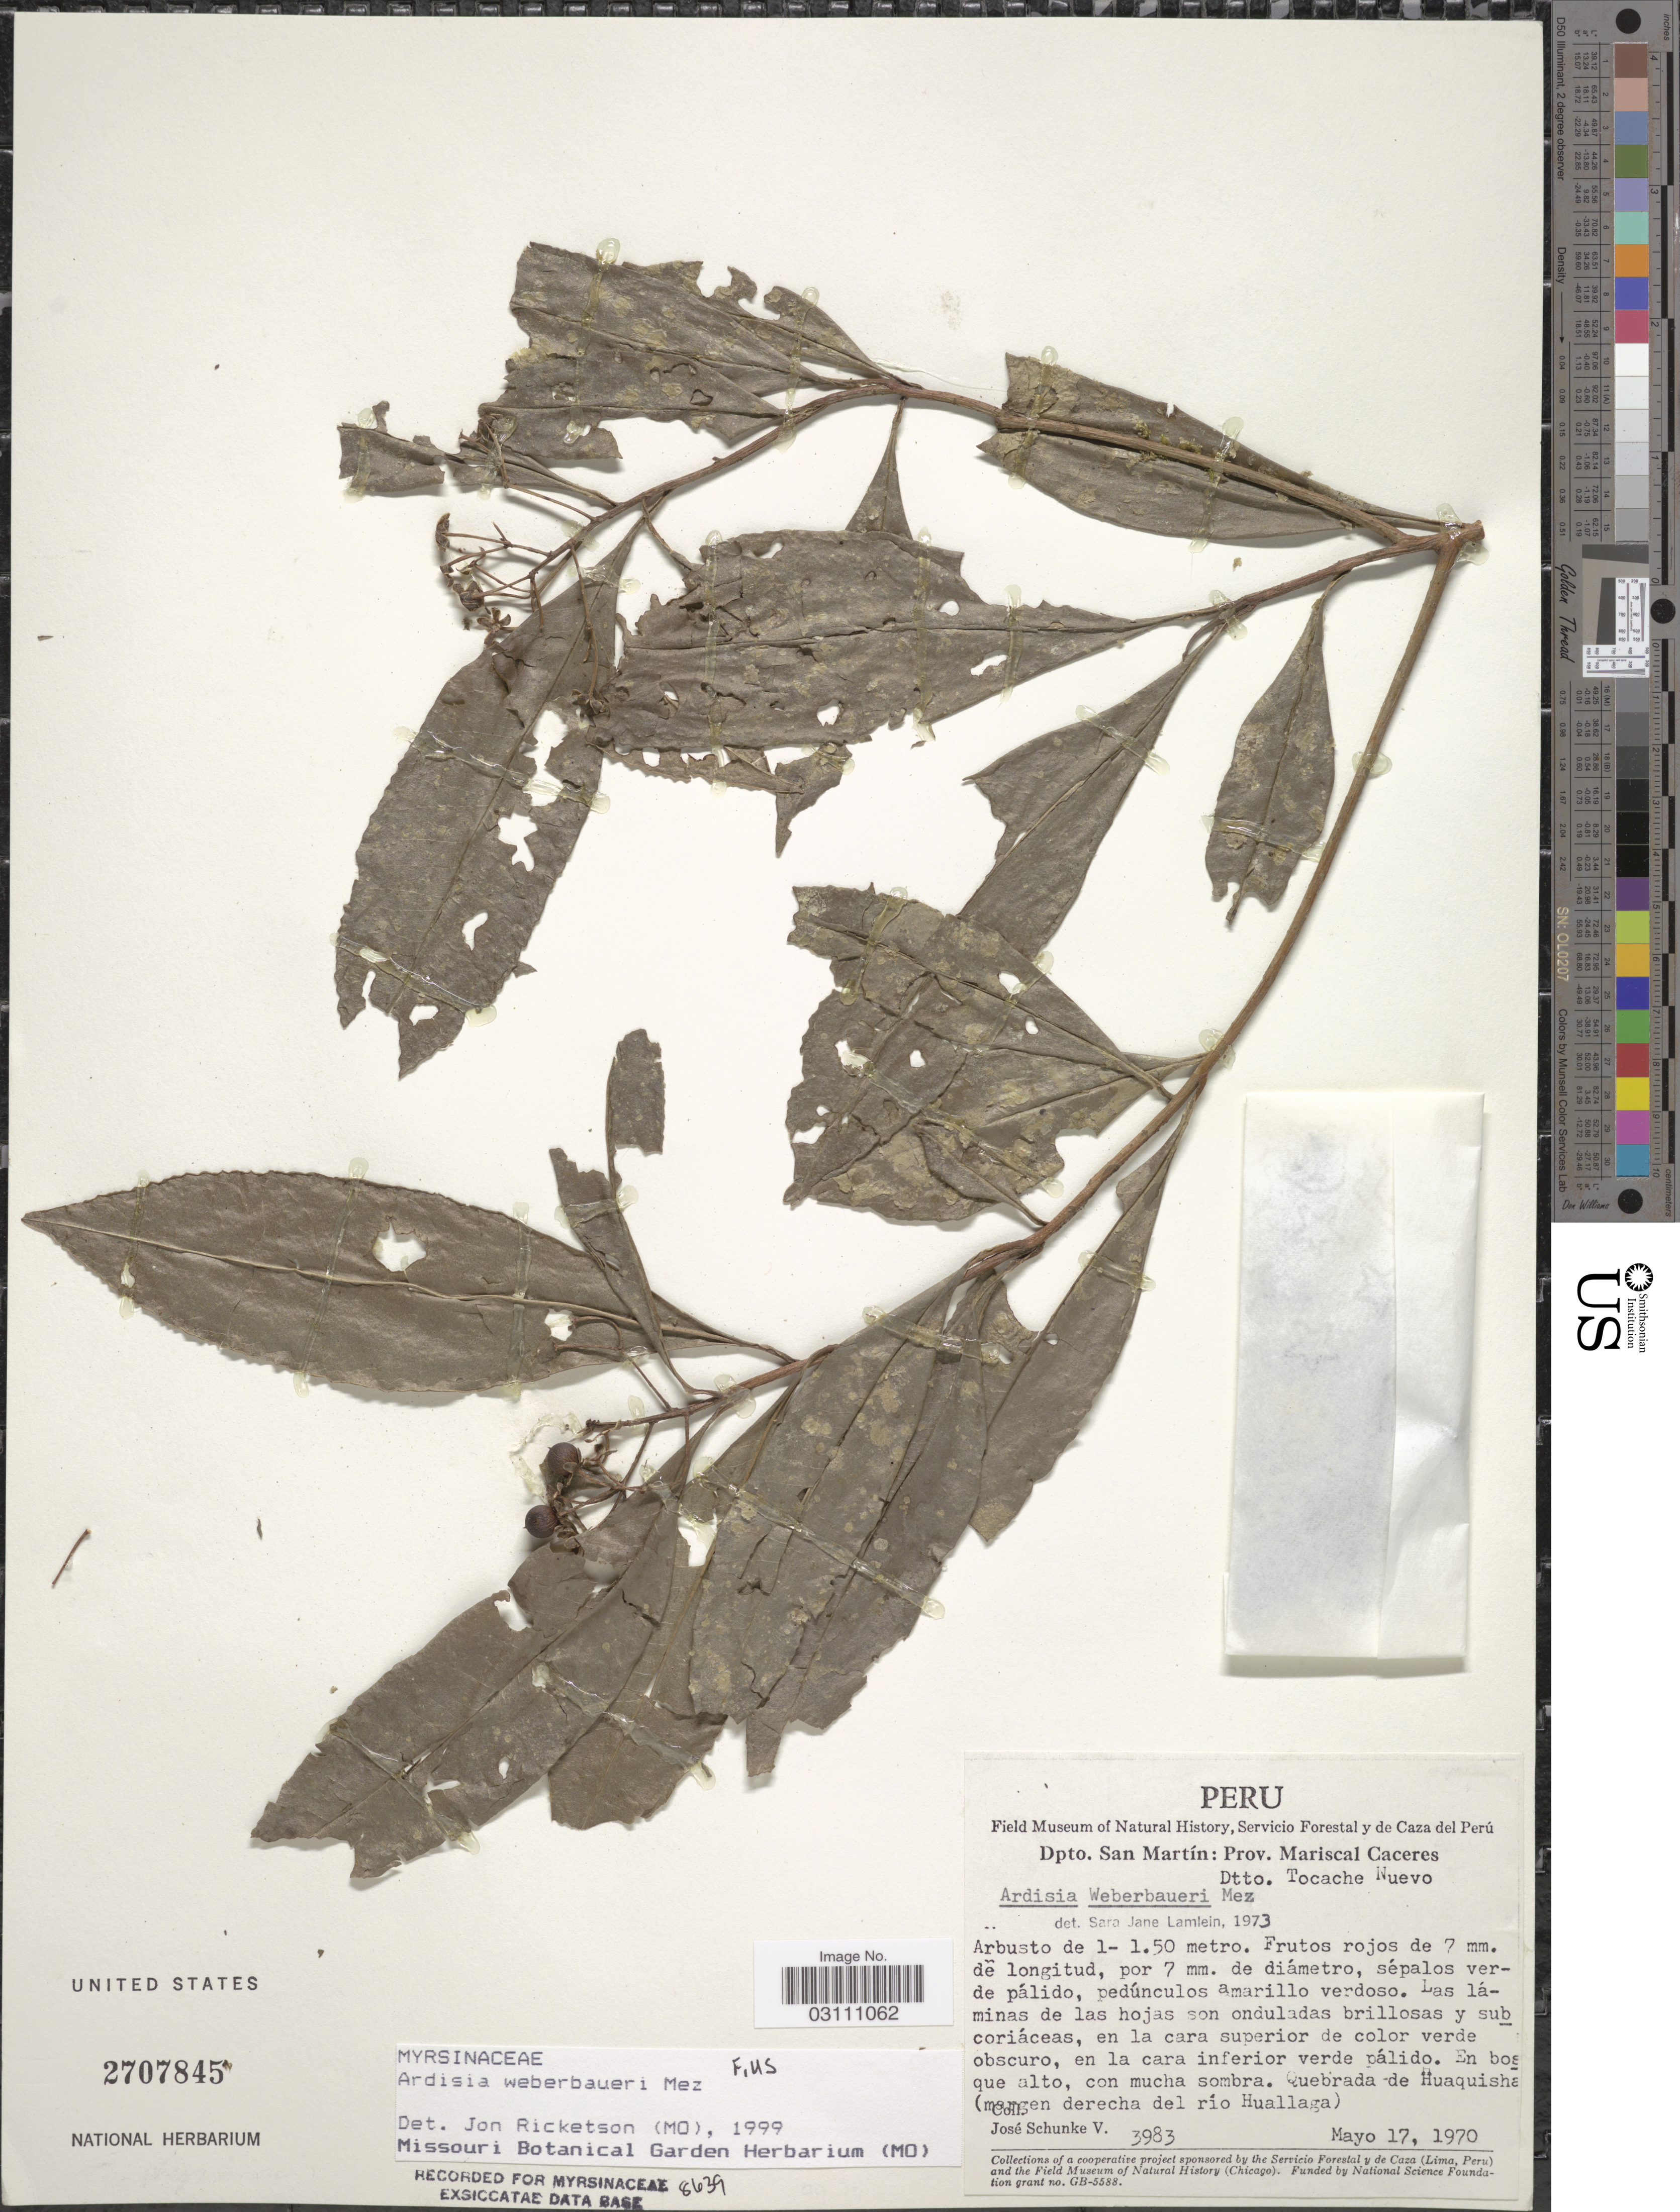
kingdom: Plantae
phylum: Tracheophyta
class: Magnoliopsida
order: Ericales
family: Primulaceae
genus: Ardisia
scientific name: Ardisia weberbaueri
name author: Mez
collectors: J. Schunke Vigo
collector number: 3983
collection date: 1970-05-17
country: Peru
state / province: San Martín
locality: Dpto. San Martín: Prov. Mariscal Caceres. Dtto. Tocache Nuevo. Quebrada de Huaquisha (margen derecha del río Huallaga).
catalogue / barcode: US 2707845